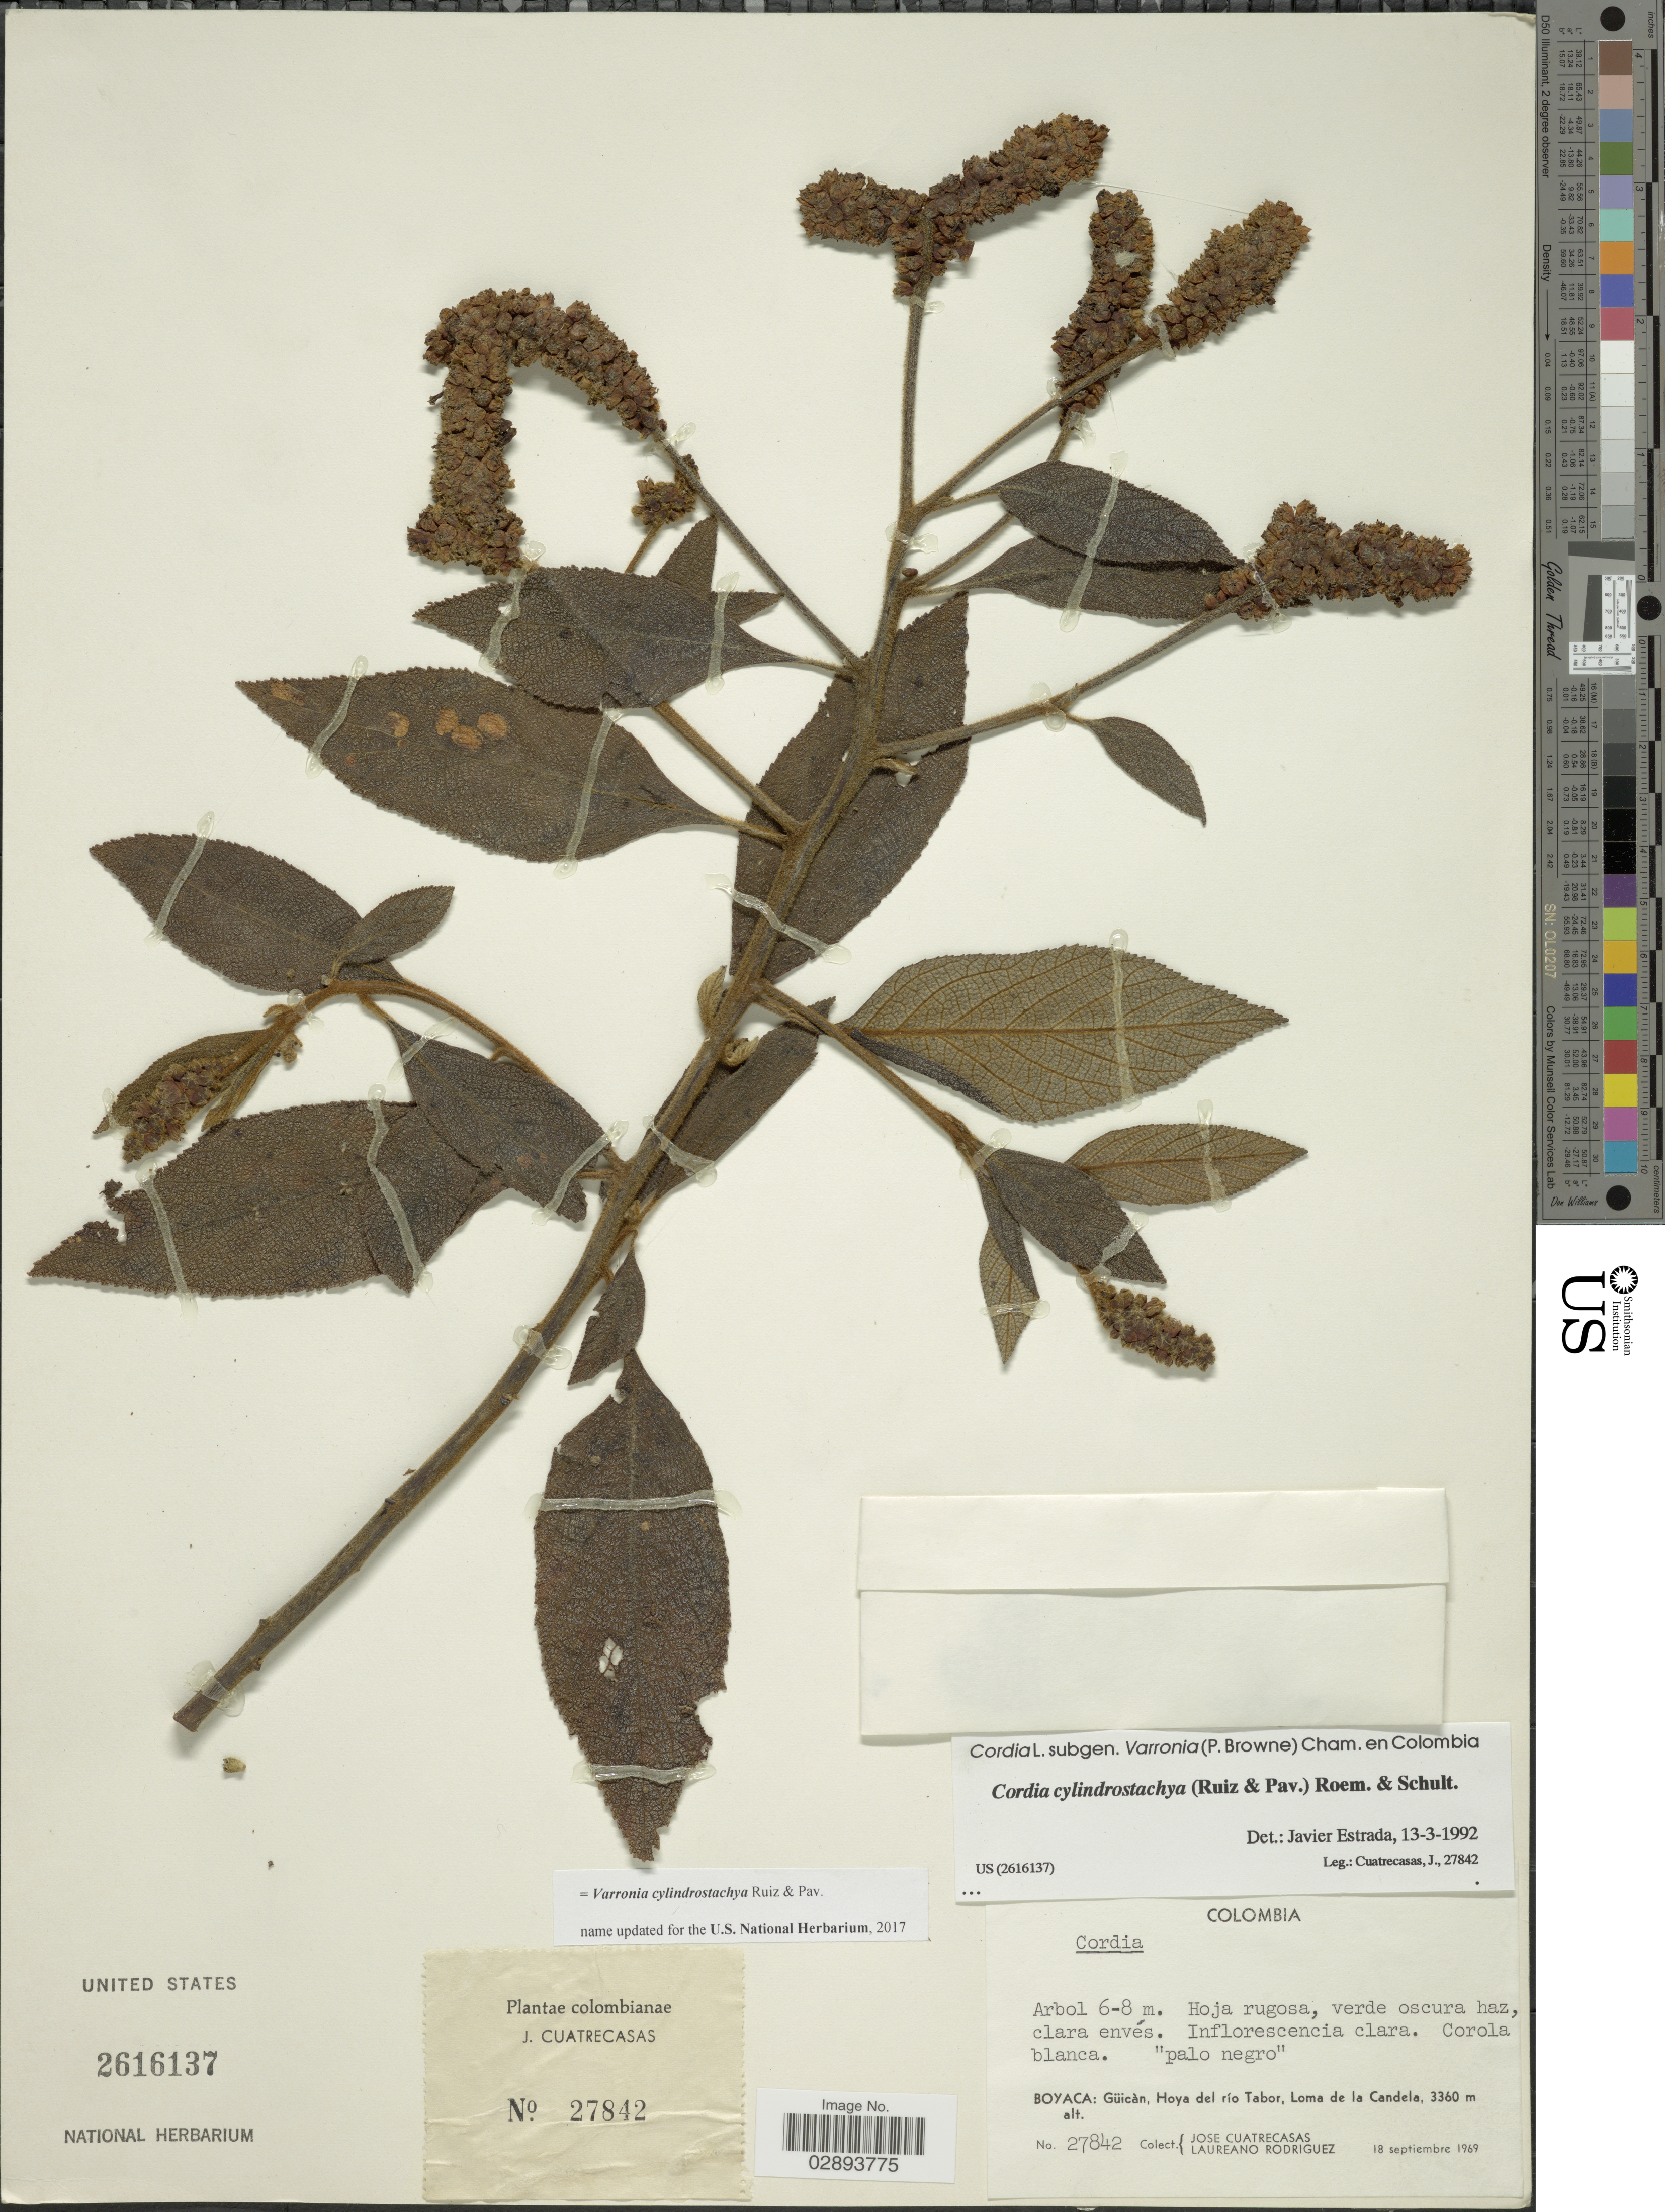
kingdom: Plantae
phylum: Tracheophyta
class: Magnoliopsida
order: Boraginales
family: Cordiaceae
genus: Varronia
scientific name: Varronia cylindrostachya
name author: Ruiz & Pav.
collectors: J. Cuatrecasas & L. Rodriguez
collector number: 27842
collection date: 1969-09-18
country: Colombia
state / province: Boyacá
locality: Güicàn, Hoya del río Tabor, Loma de la Candela.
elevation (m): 3360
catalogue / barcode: US 2616137